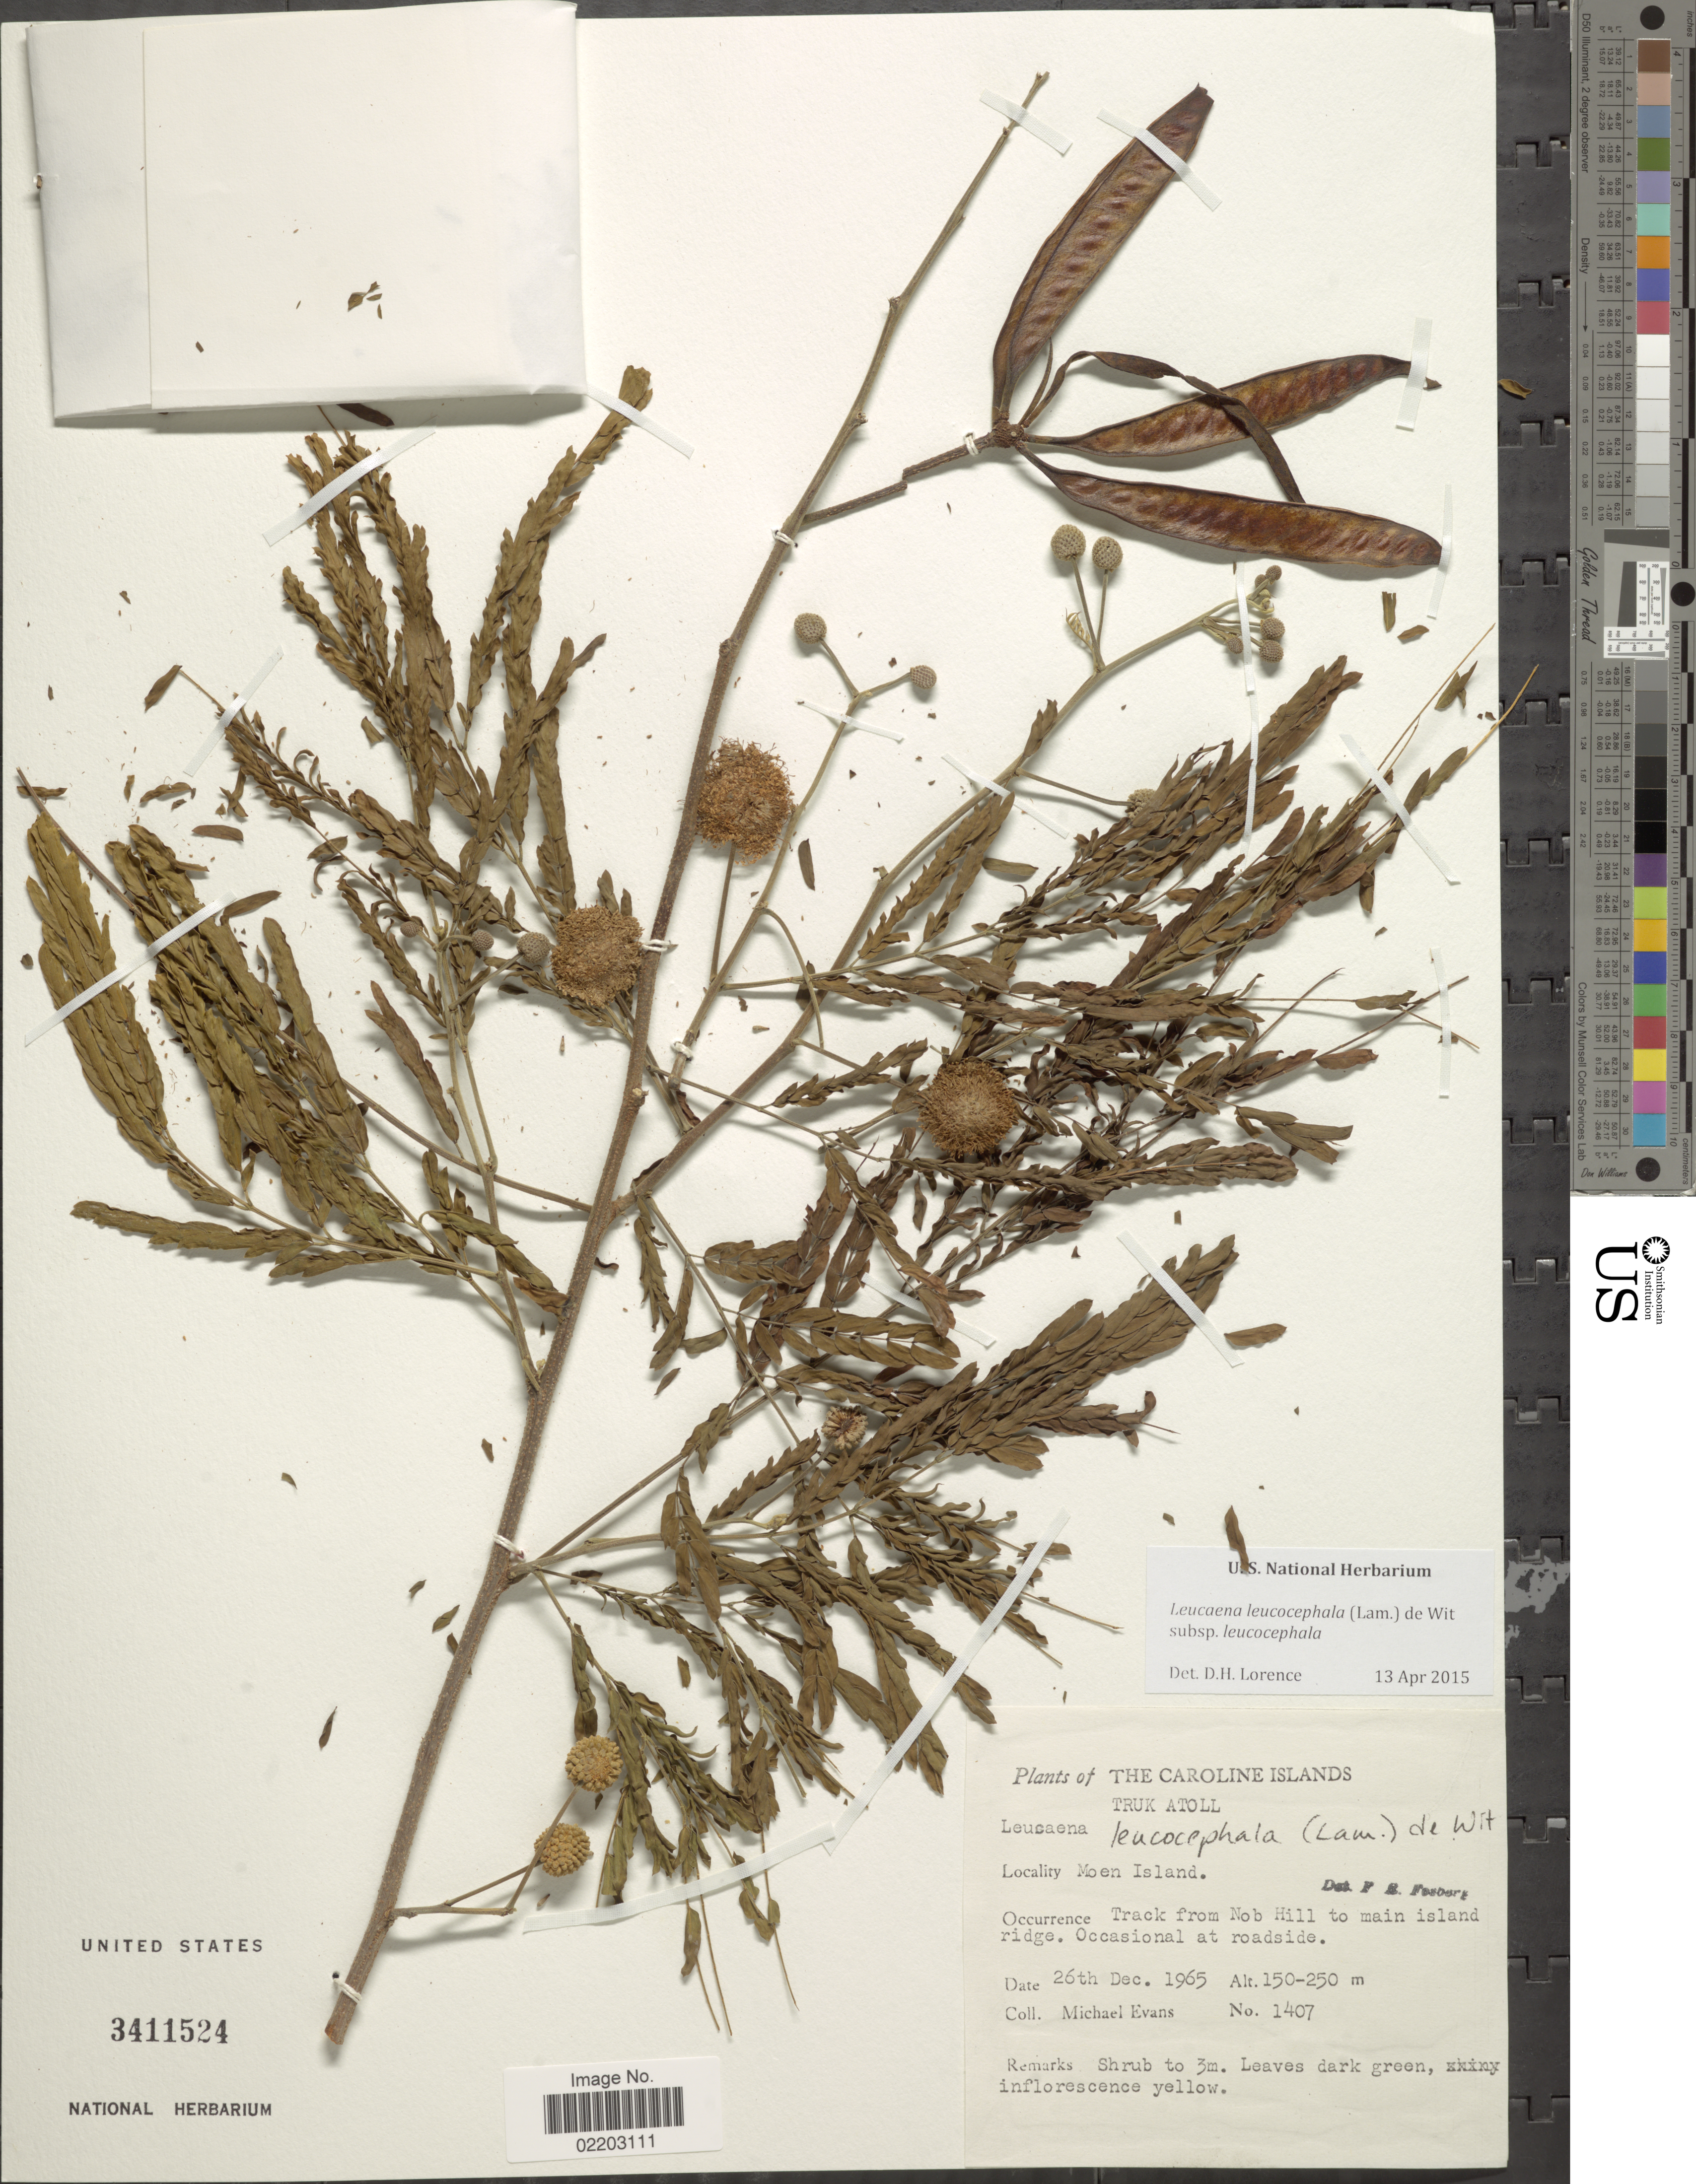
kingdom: Plantae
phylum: Tracheophyta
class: Magnoliopsida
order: Fabales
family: Fabaceae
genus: Leucaena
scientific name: Leucaena leucocephala subsp. leucocephala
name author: (Lam.) de Wit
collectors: M. Evans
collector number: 1407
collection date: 1965-12-26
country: Micronesia, Federated States of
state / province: Truk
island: Moen [Wono]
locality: Caroline Islands. Truk Atoll. Moen Island.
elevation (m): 150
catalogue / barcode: US 3411524